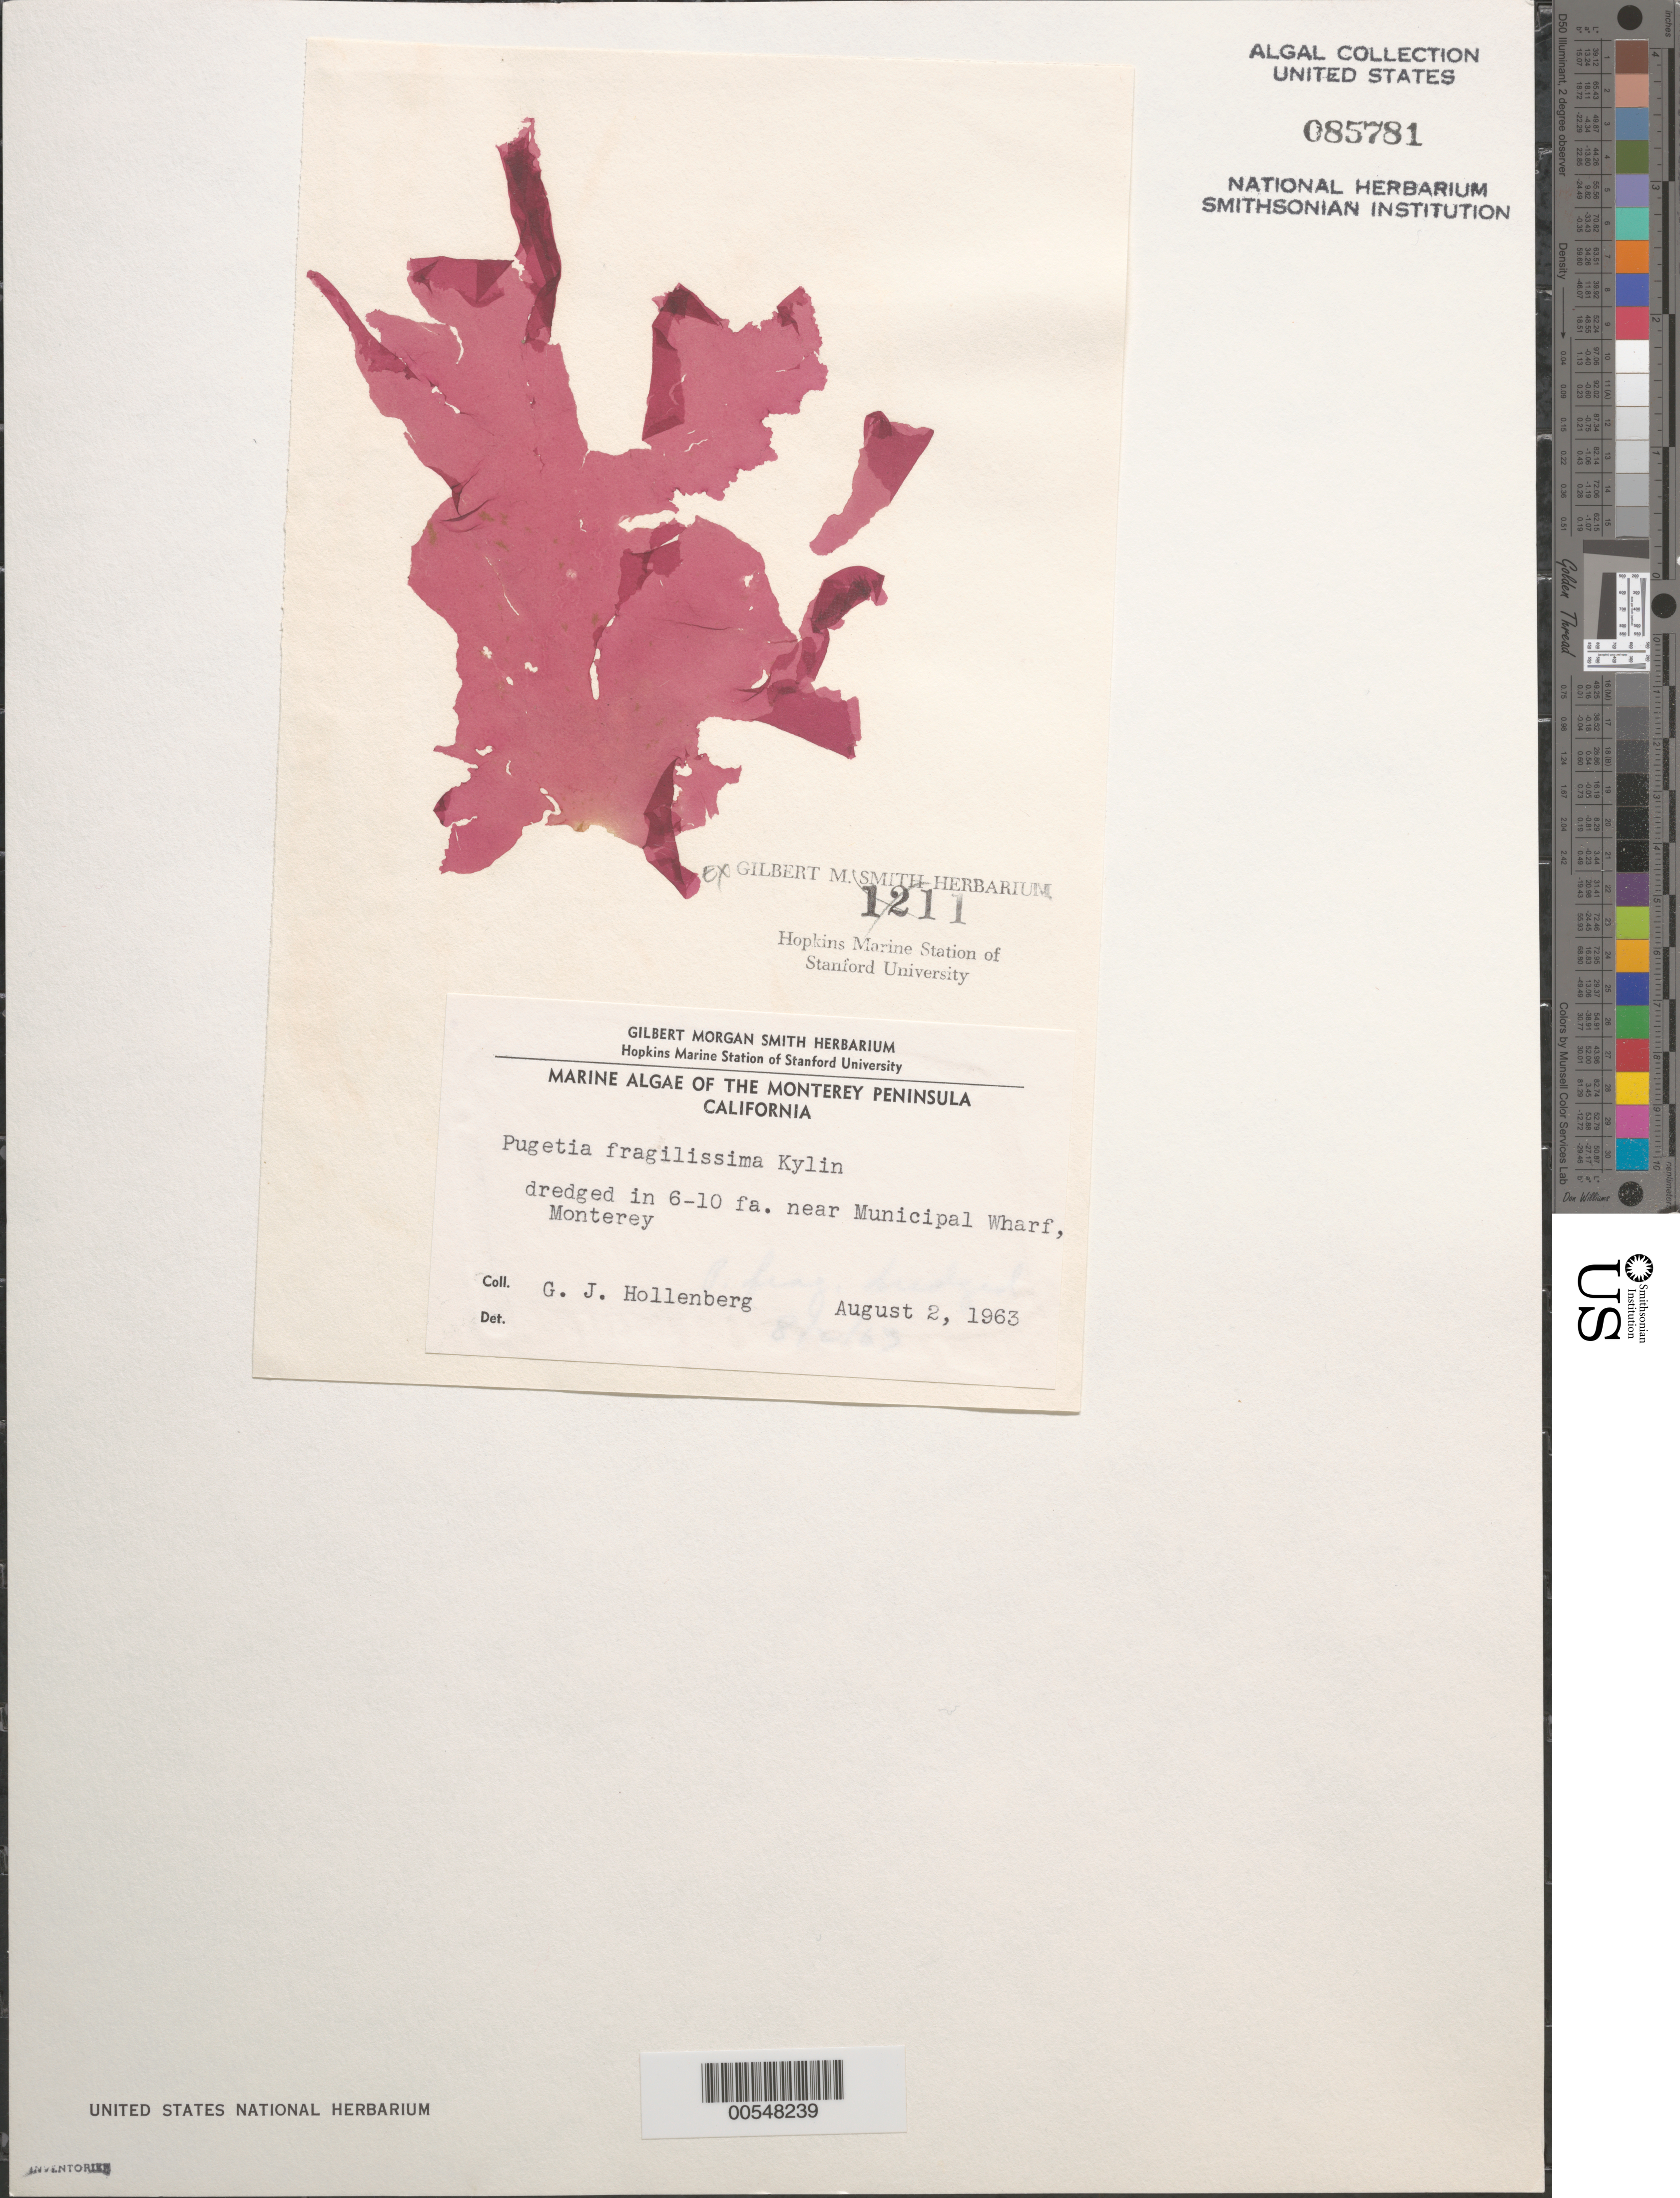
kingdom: Plantae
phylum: Rhodophyta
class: Florideophyceae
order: Gigartinales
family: Kallymeniaceae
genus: Pugetia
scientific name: Pugetia fragilissima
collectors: G. Hollenberg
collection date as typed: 02 Aug 1963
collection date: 1963-08-02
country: United States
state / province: California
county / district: Monterey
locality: Monterey, near Municipal Wharf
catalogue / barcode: US 85781